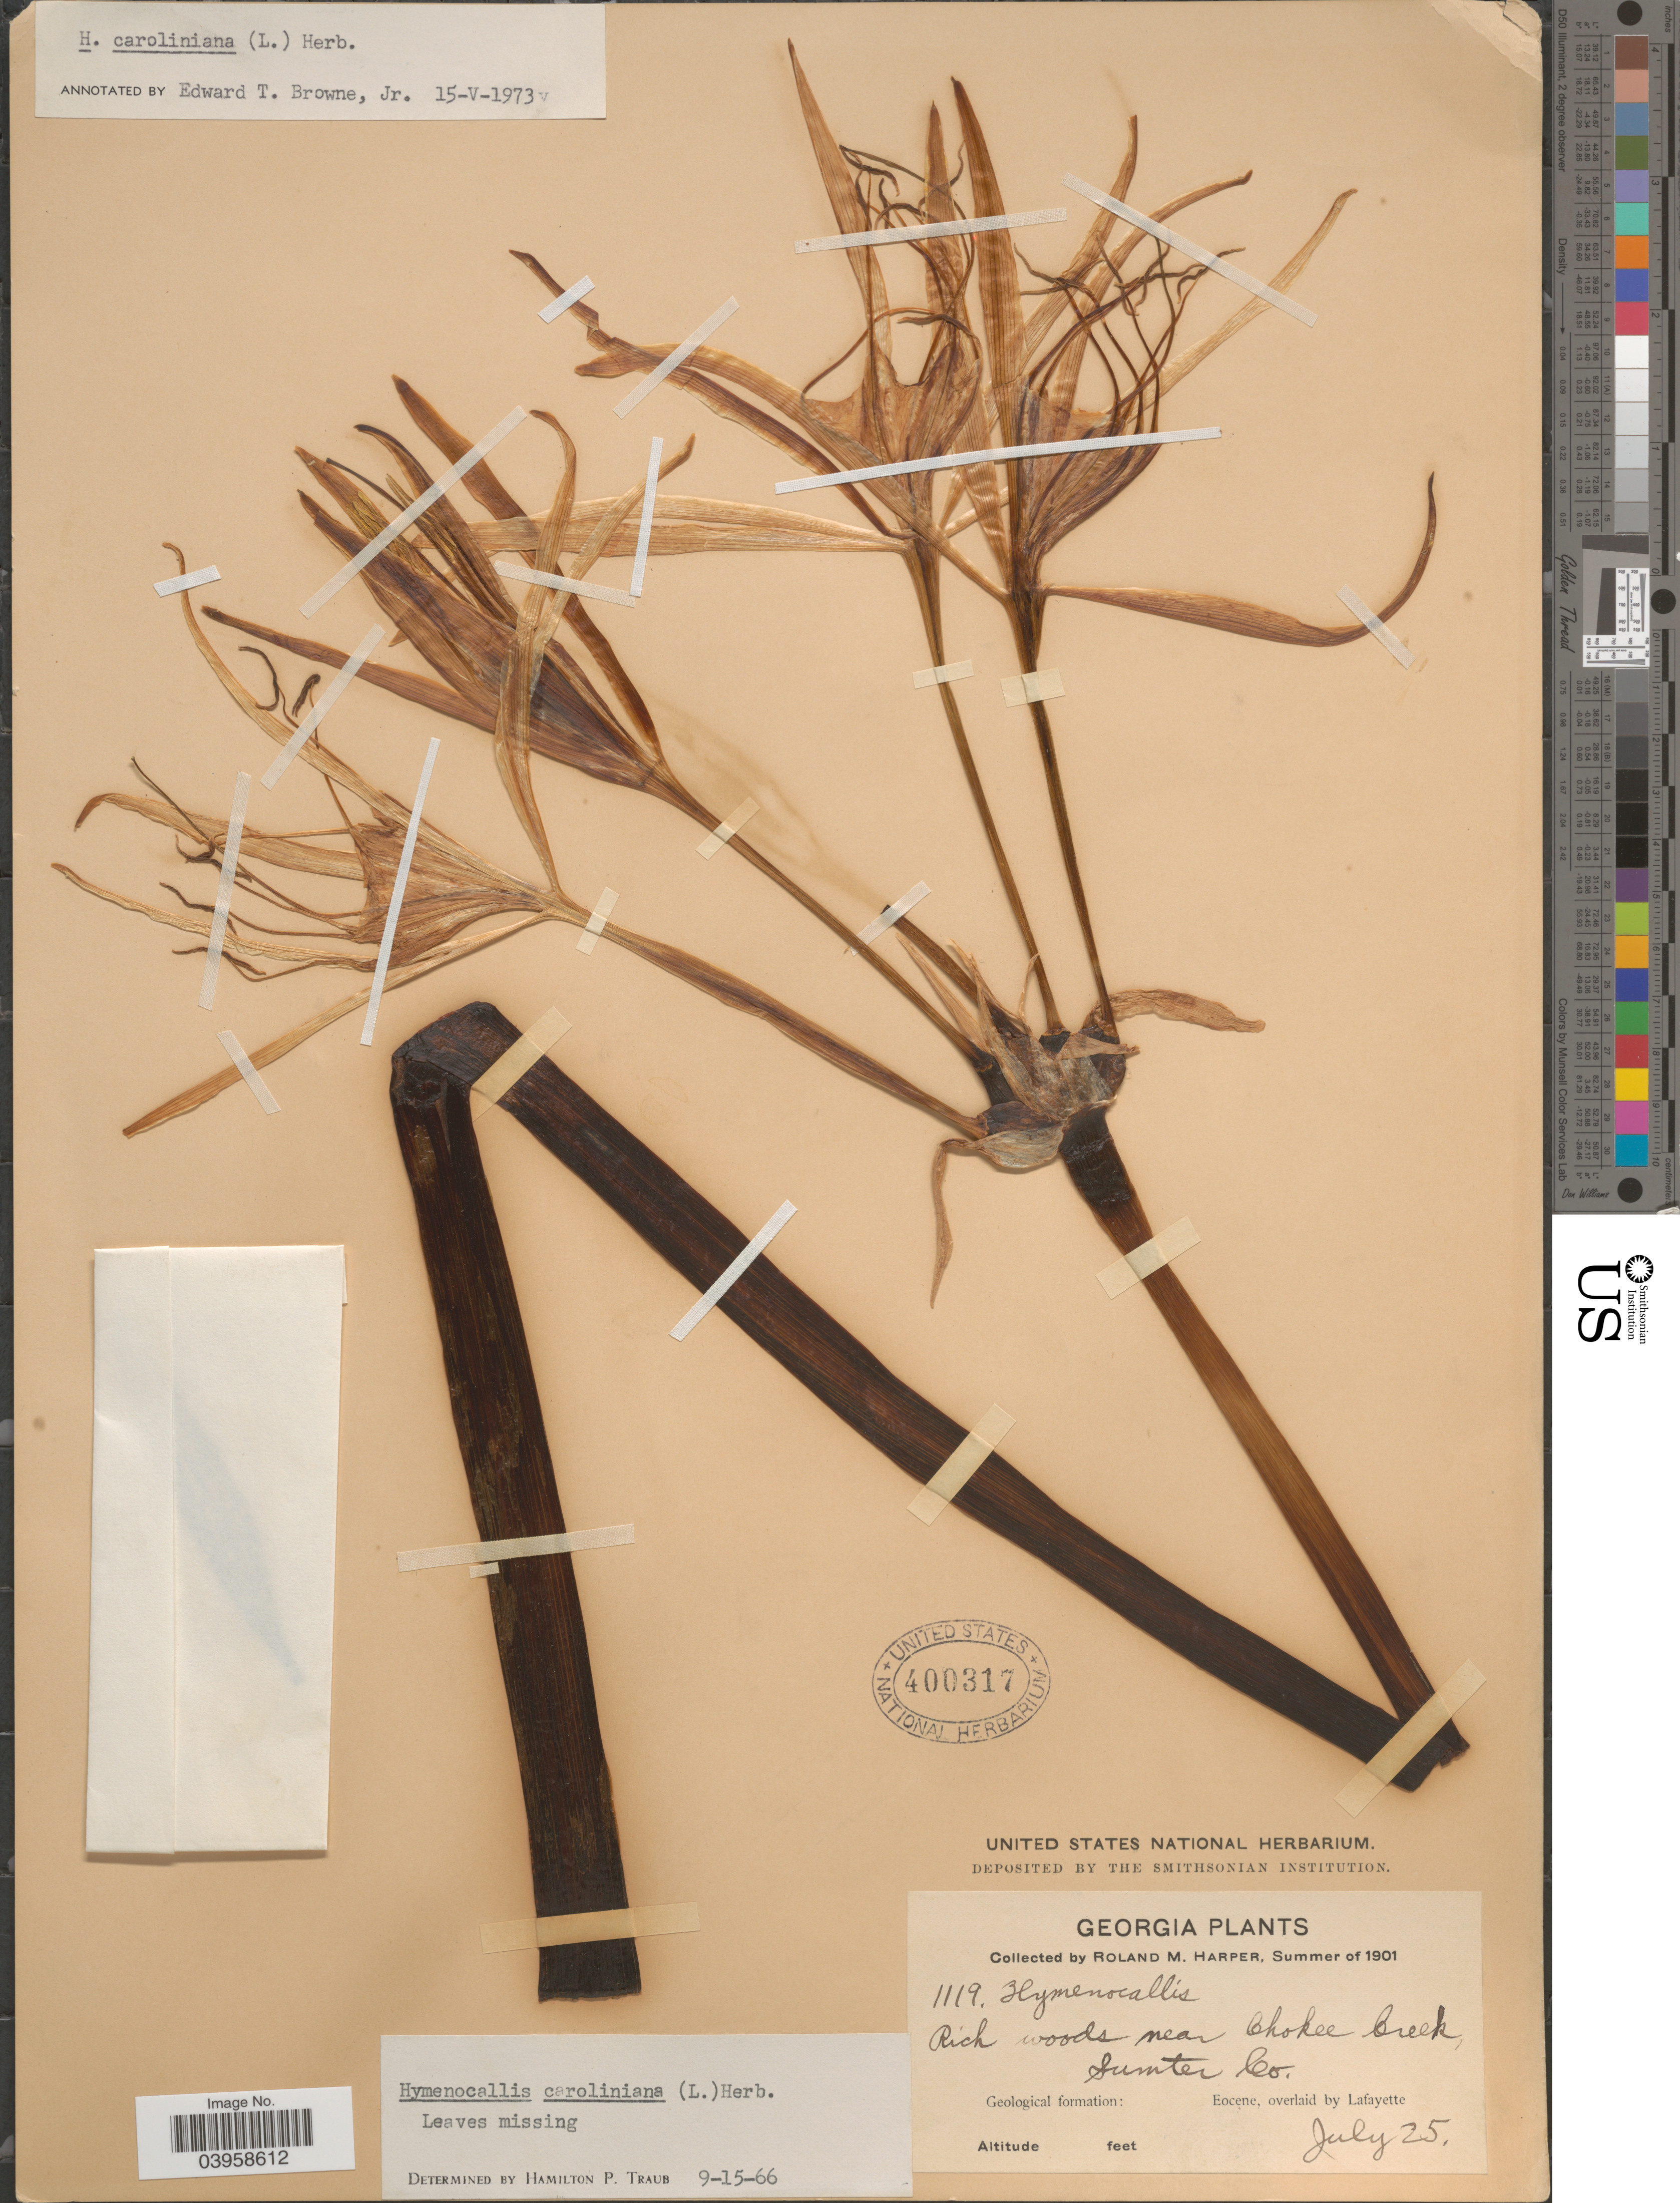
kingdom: Plantae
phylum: Tracheophyta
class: Liliopsida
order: Asparagales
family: Amaryllidaceae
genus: Hymenocallis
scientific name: Hymenocallis caroliniana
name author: (L.) Herb.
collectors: R. M. Harper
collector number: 1119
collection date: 1901-07-25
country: United States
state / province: Georgia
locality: Rich woods near Chokee Creek, Sumter Co. Geological formation: Eocene, overlaid Lafayette.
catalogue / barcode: US 400317